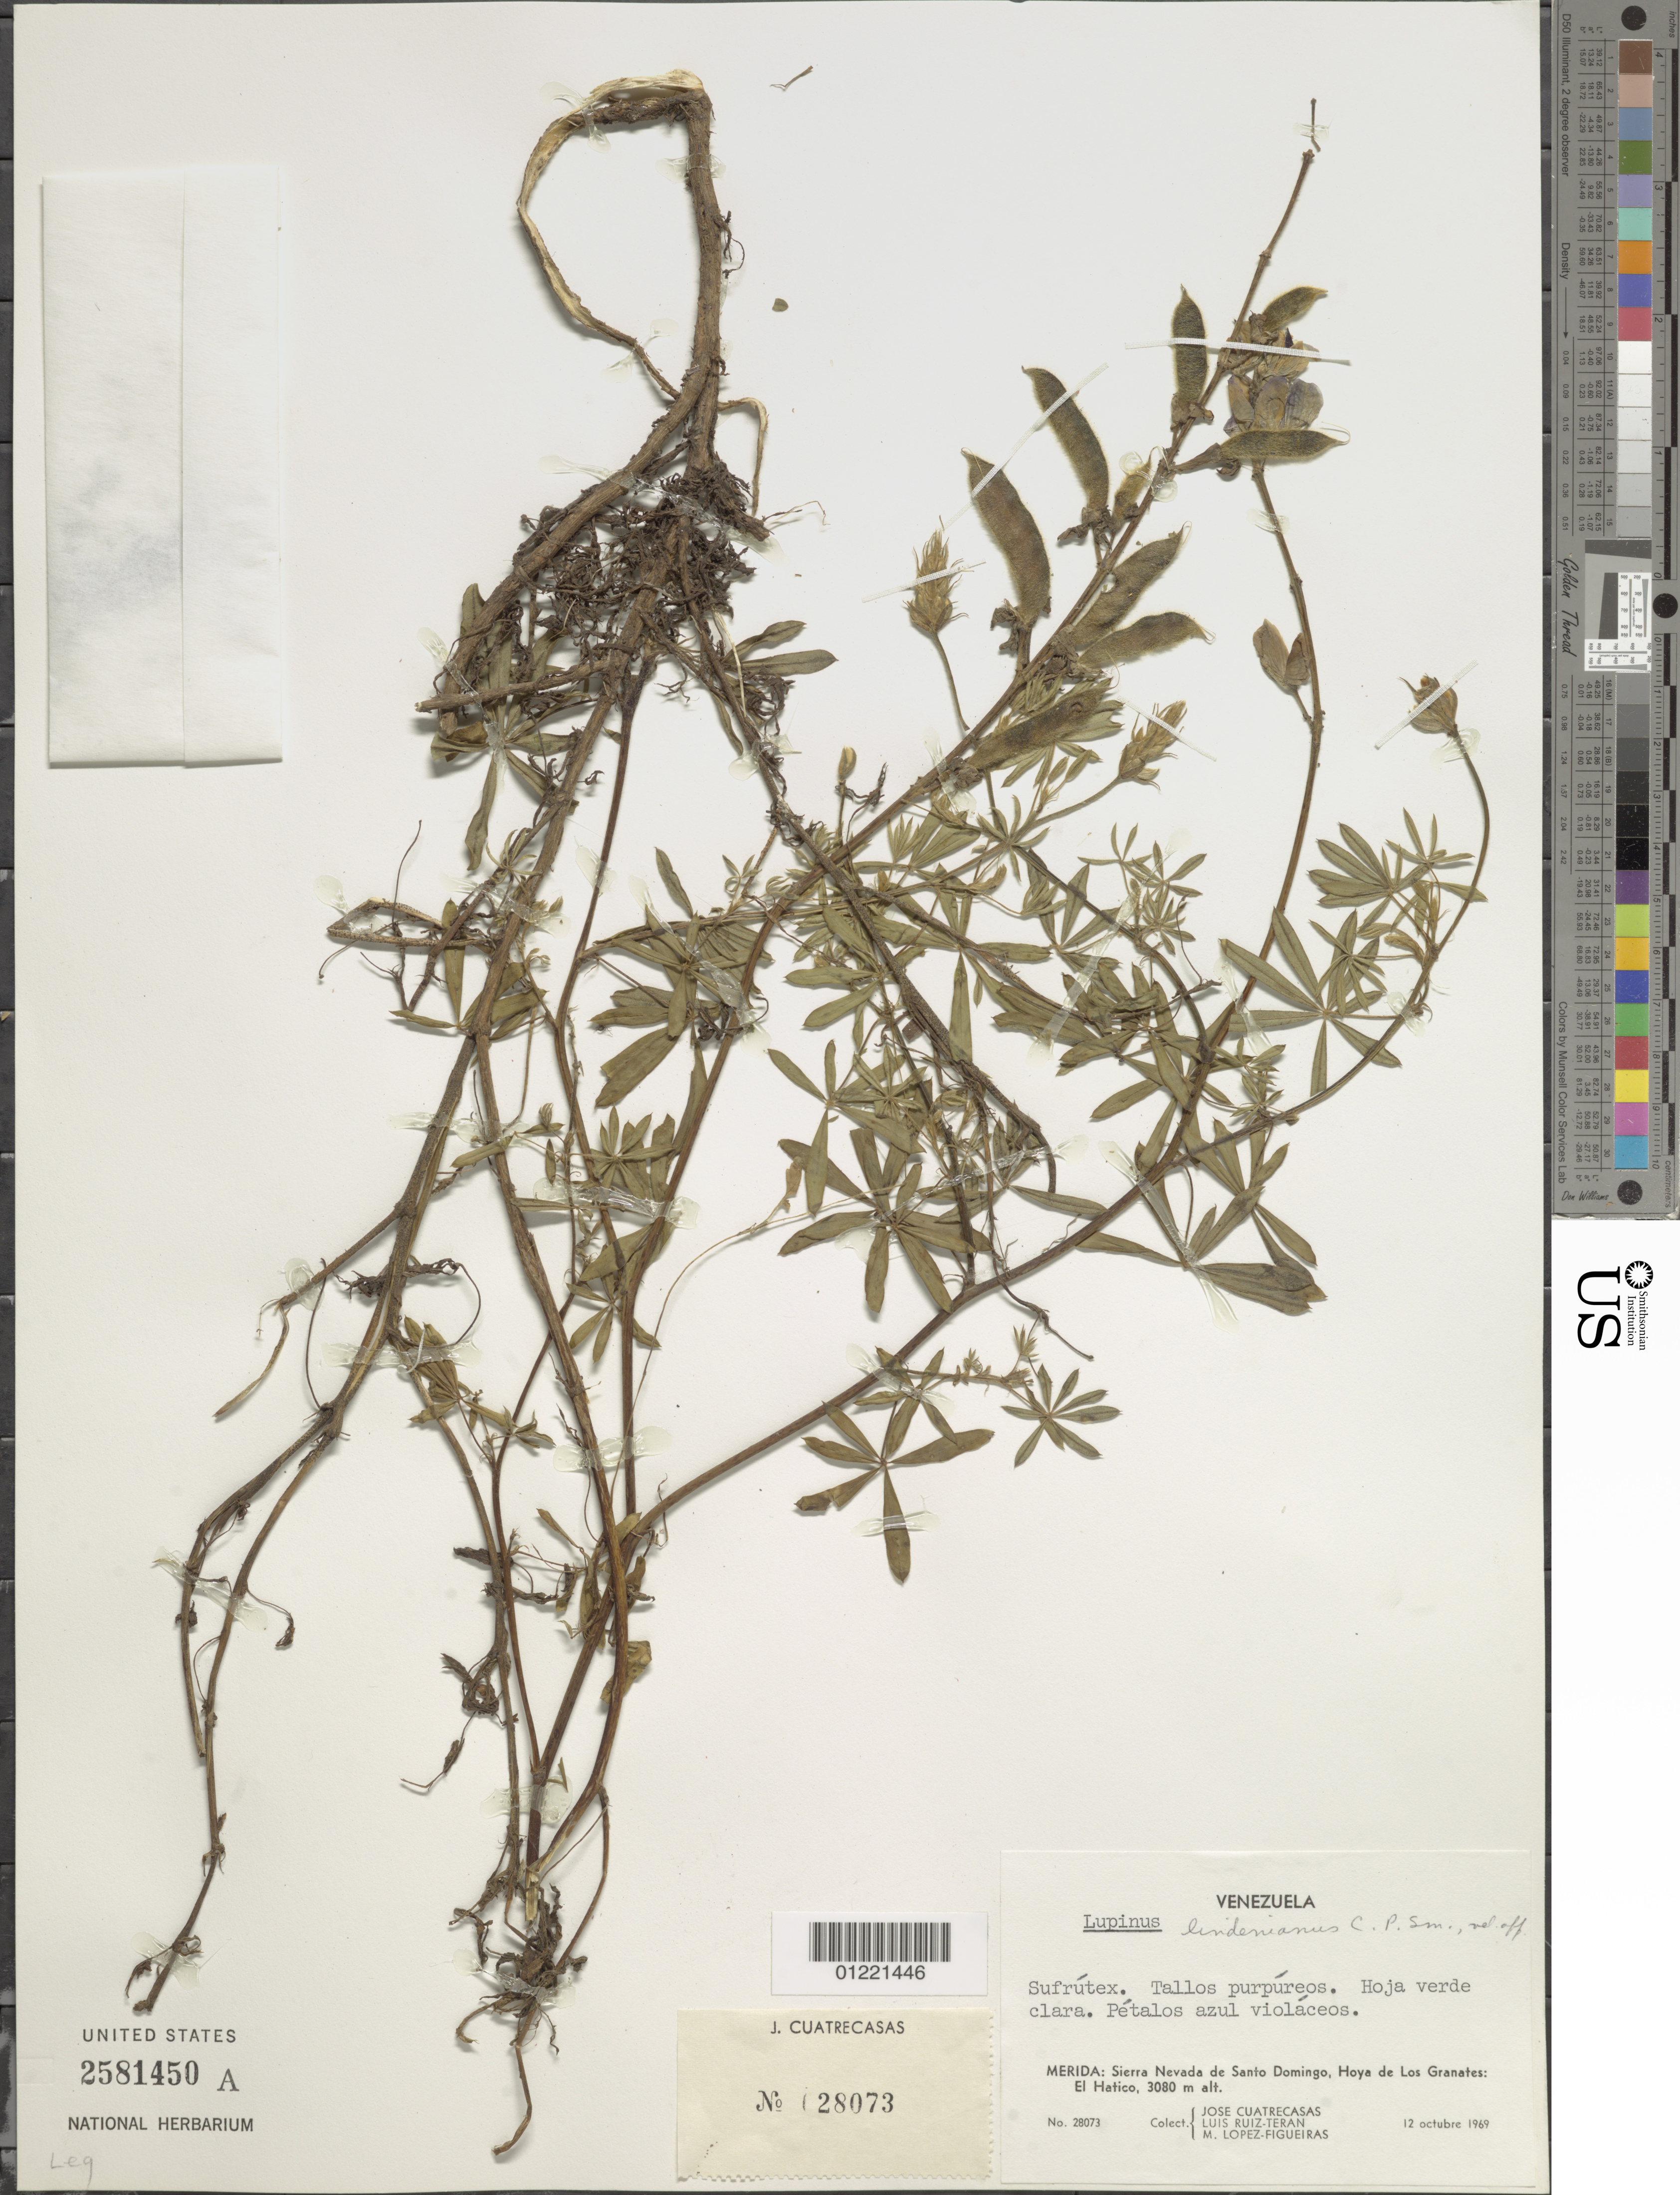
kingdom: Plantae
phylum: Tracheophyta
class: Magnoliopsida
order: Fabales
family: Fabaceae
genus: Lupinus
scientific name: Lupinus lindenianus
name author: C.P. Sm.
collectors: J. Cuatrecasas, L. E. Ruíz-Terán & M. López Figueiras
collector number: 28073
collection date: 1969-10-12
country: Venezuela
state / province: Mérida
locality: Sierra Nevada de Santo Domingo, Hoya de Los Granates: El Hatico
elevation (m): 3080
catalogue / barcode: US 2581450A